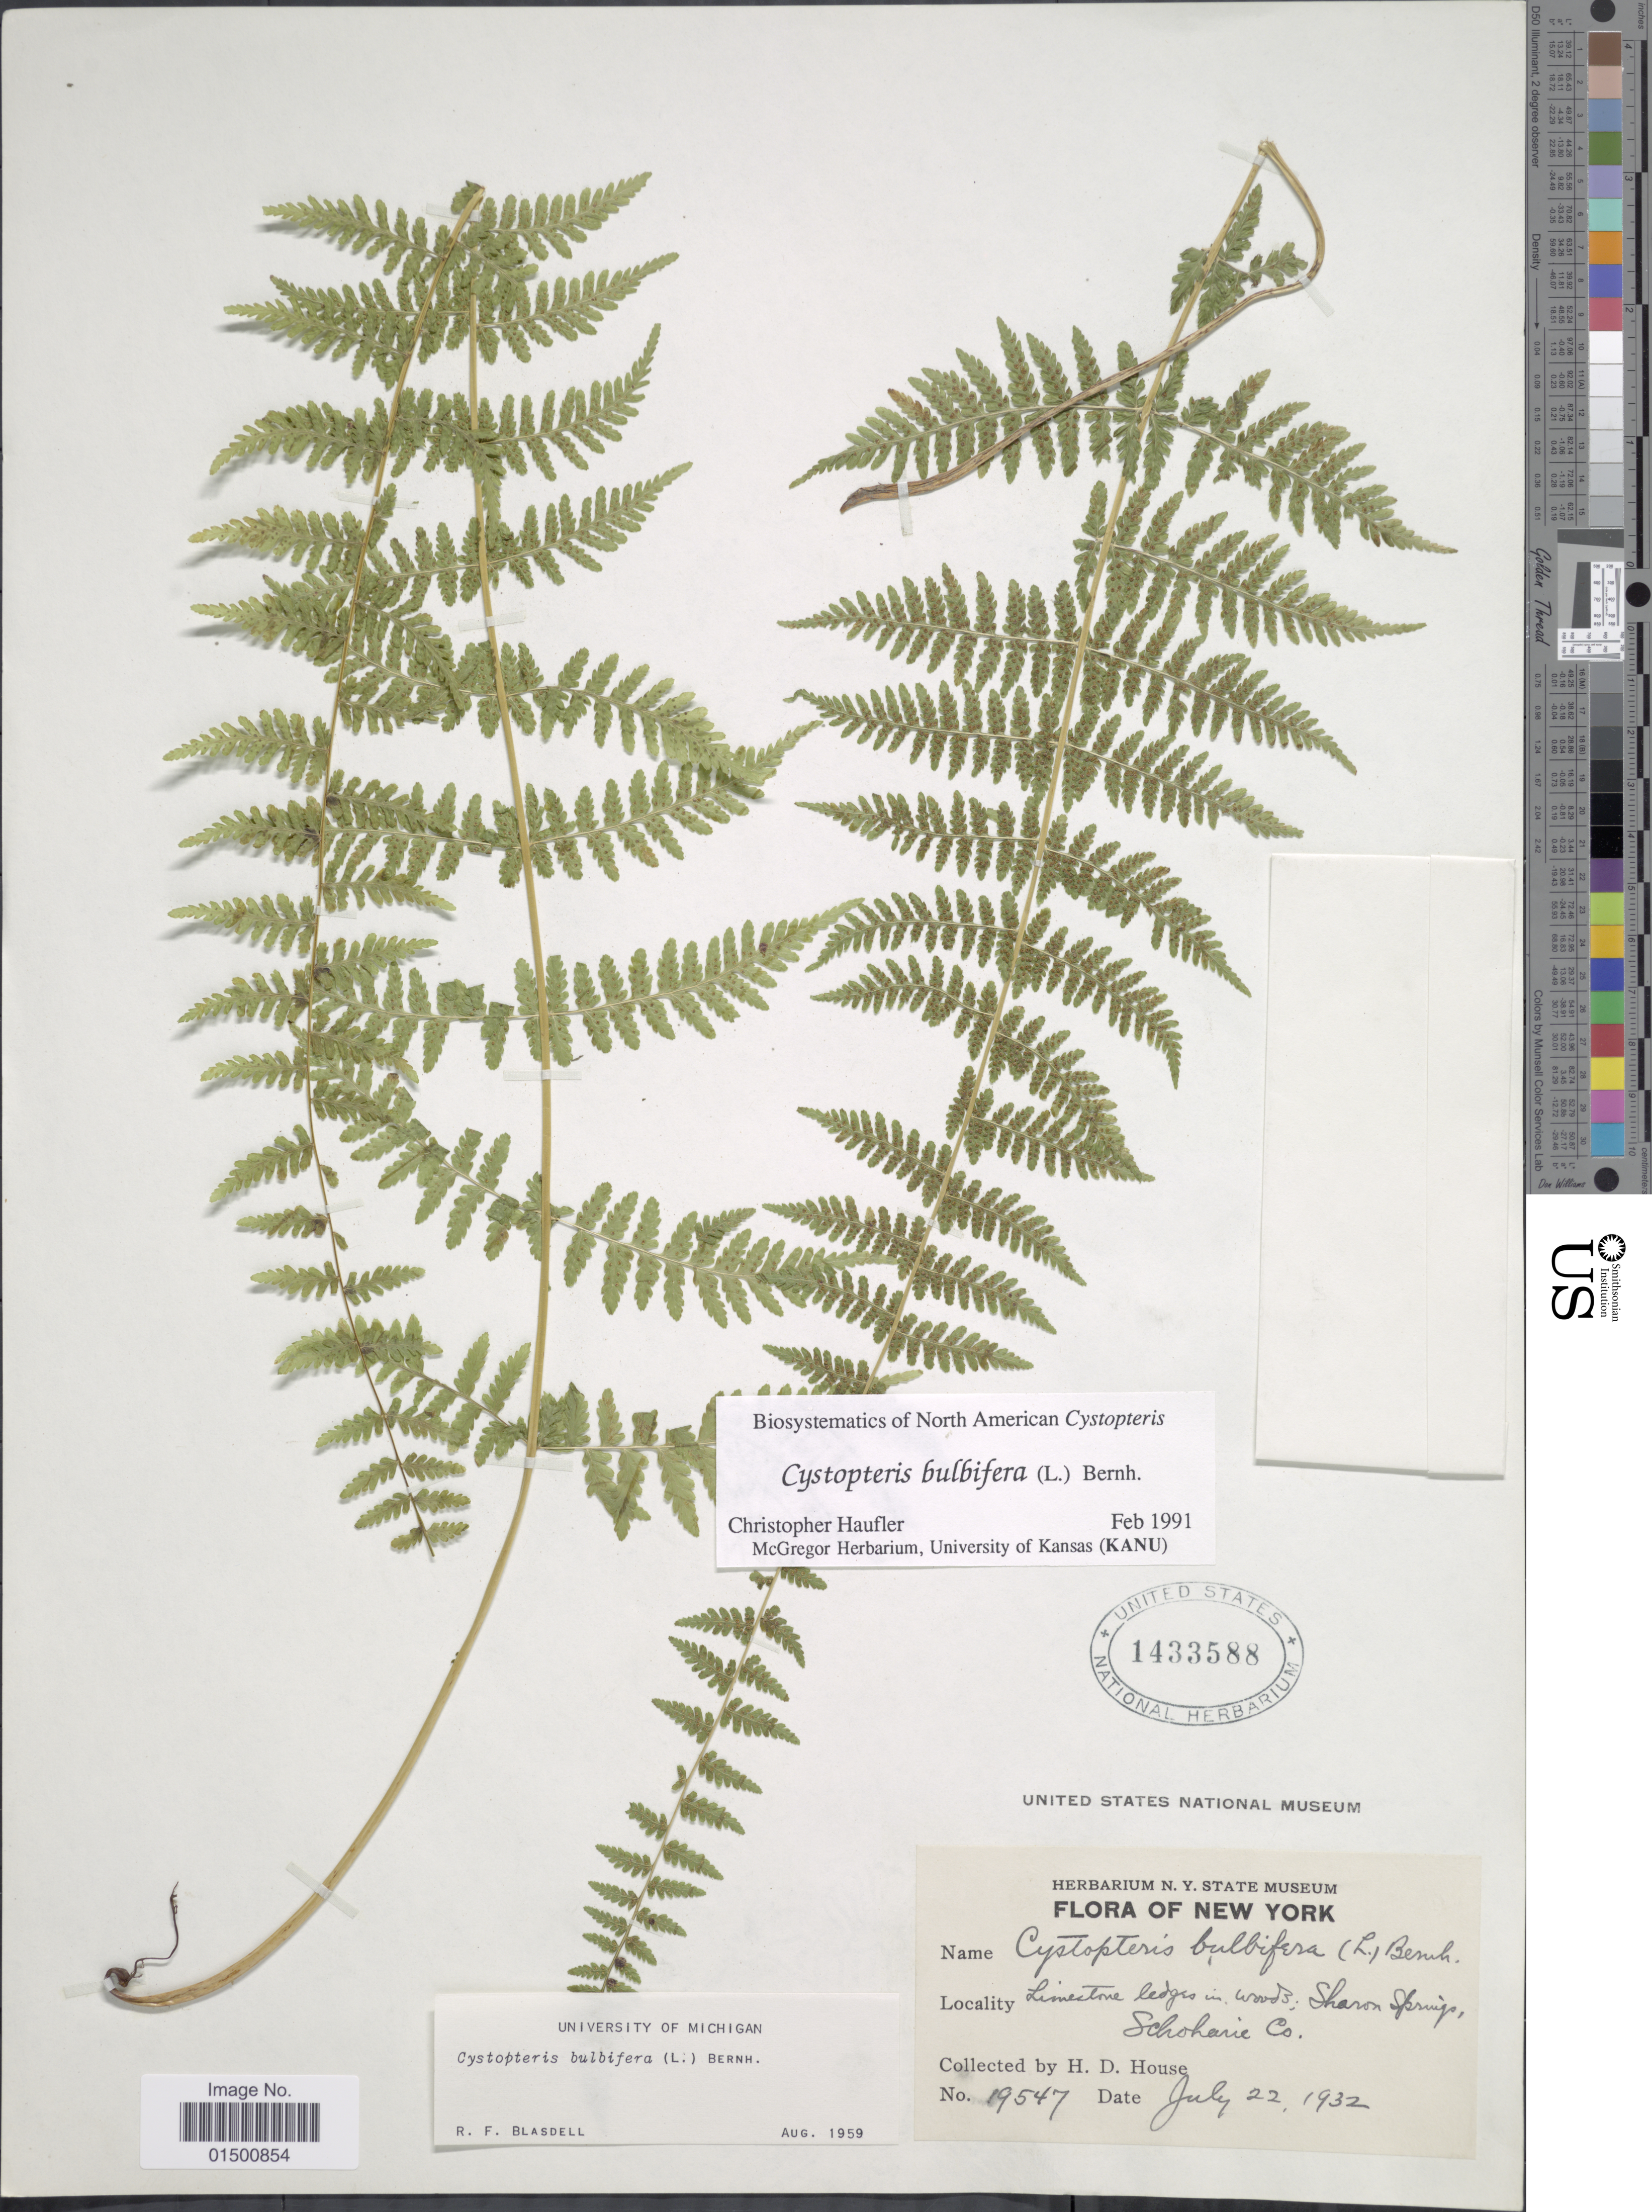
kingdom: Plantae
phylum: Tracheophyta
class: Polypodiopsida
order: Polypodiales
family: Cystopteridaceae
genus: Cystopteris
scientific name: Cystopteris bulbifera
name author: (L.) Bernh.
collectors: H. D. House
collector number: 19547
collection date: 1932-07-22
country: United States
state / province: New York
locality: Sharon Springs, Schoharie Co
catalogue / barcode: US 1433588